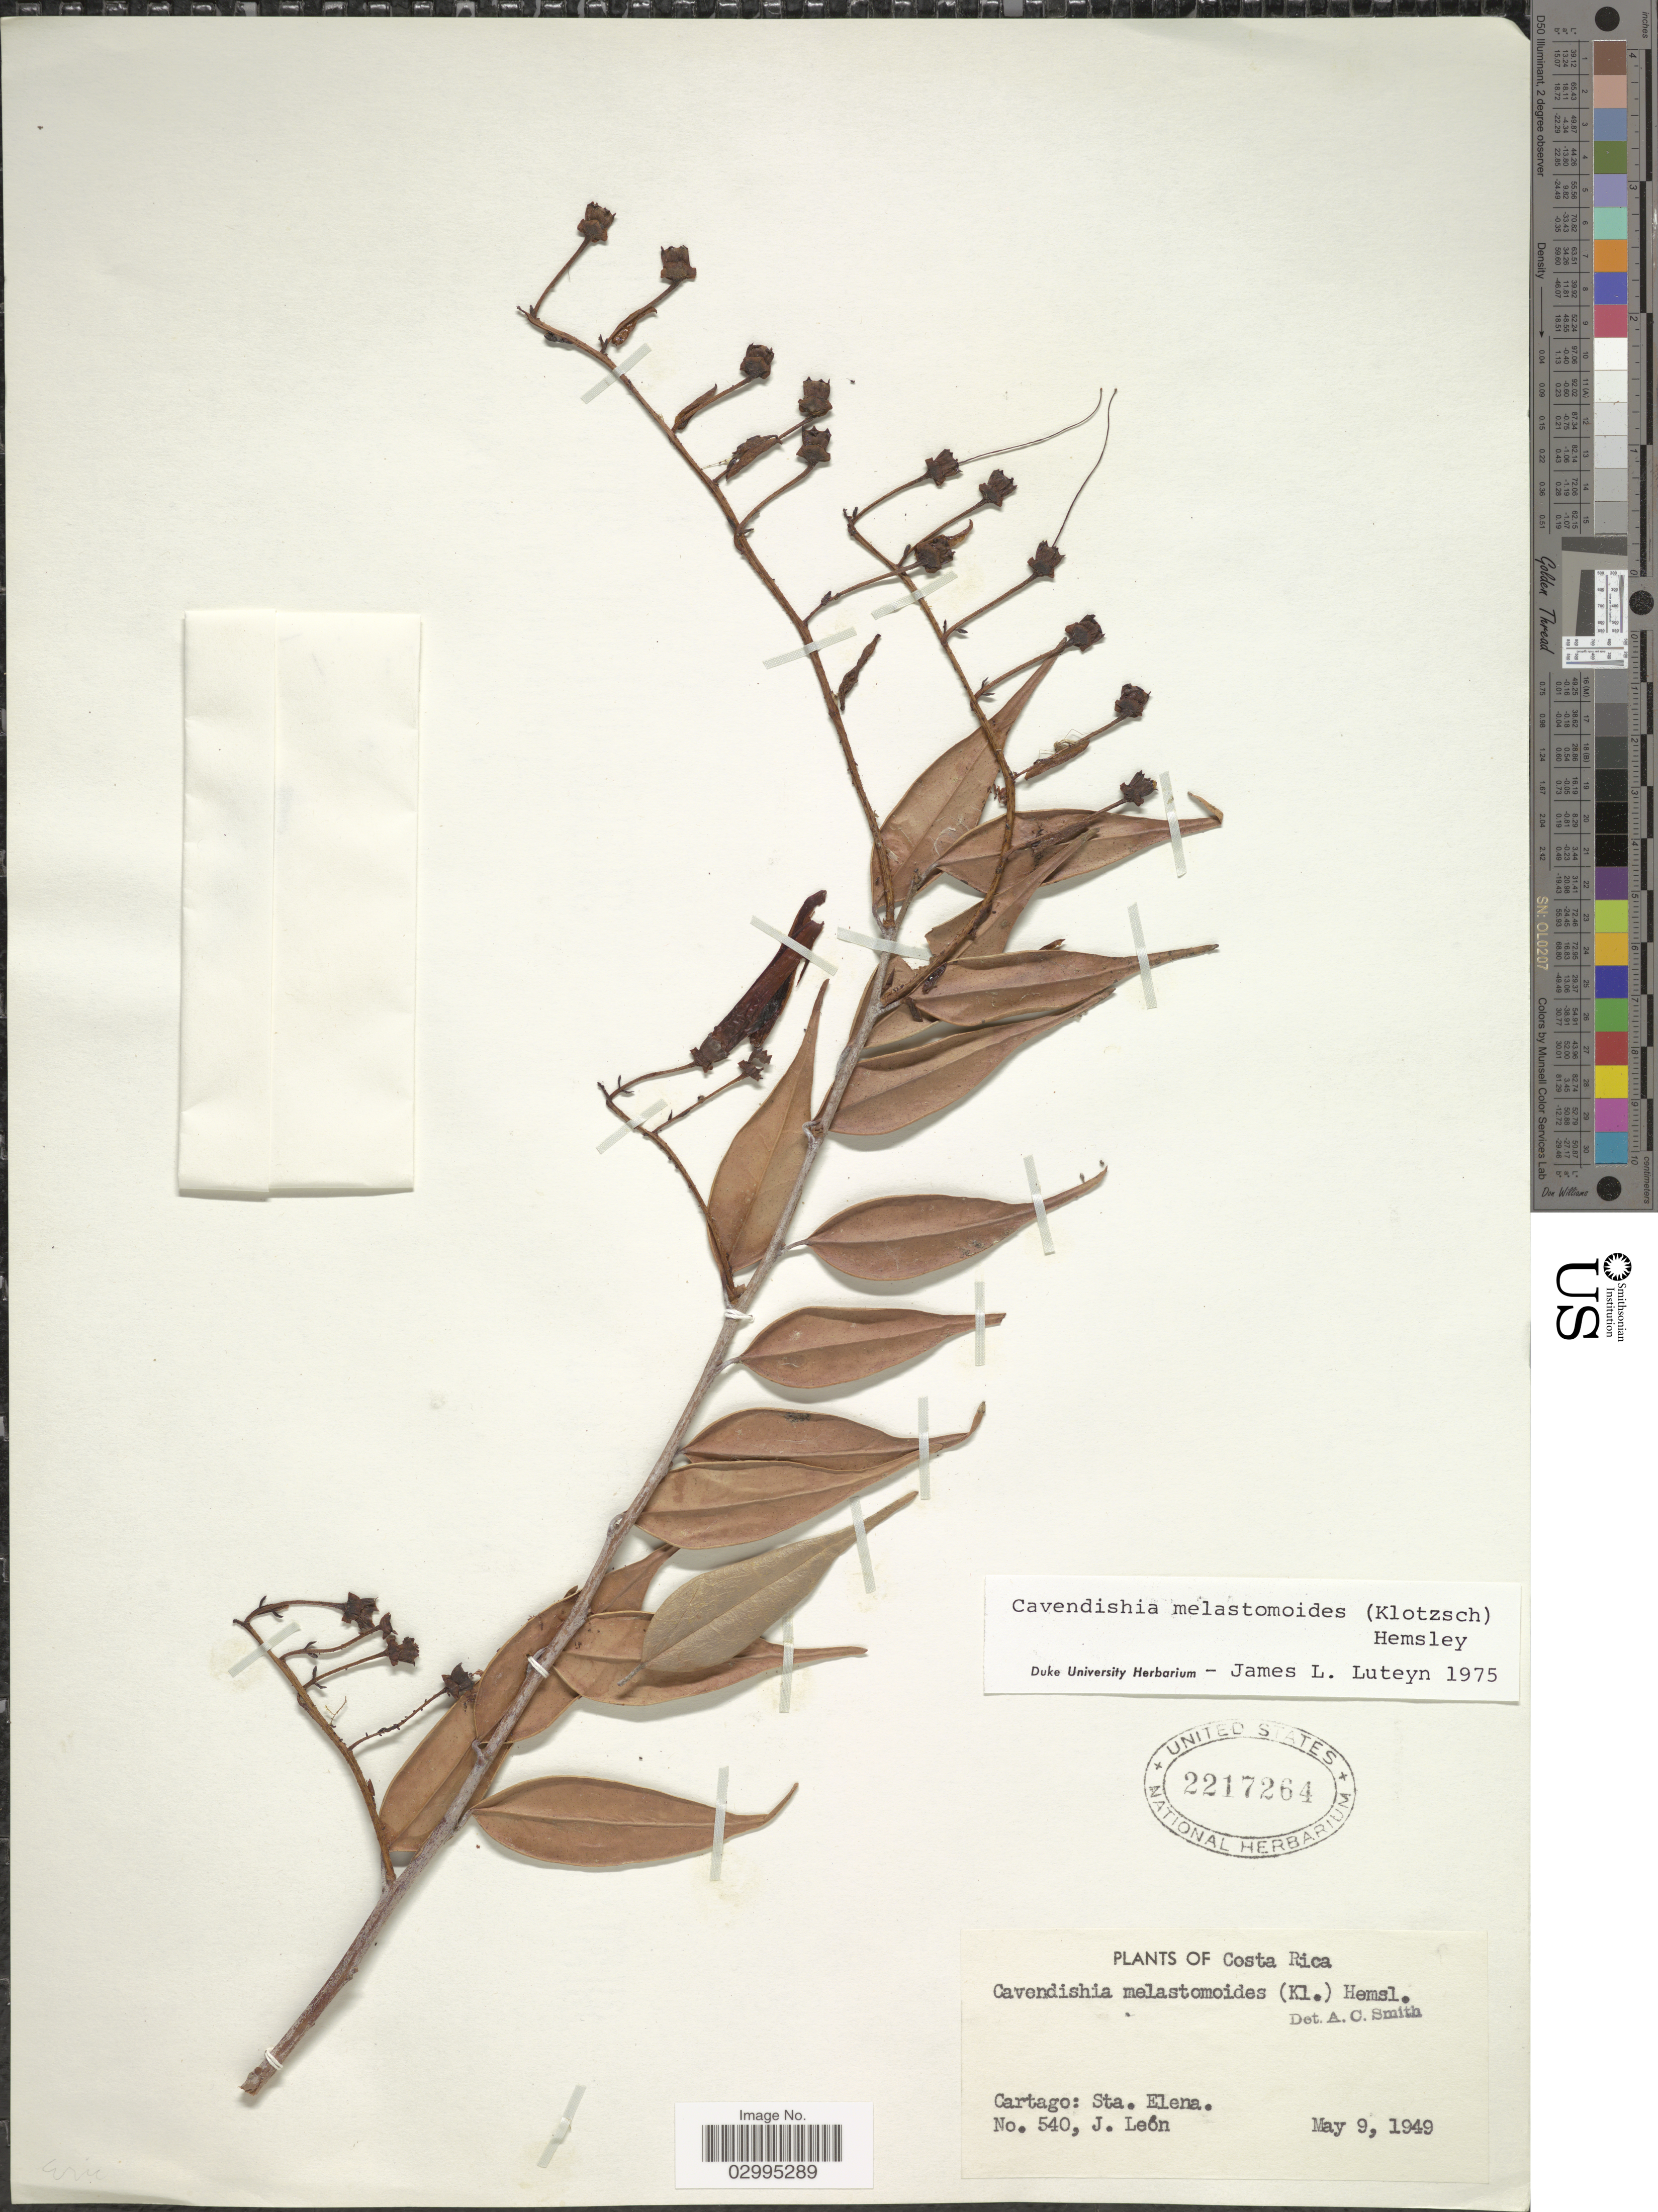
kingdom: Plantae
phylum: Tracheophyta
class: Magnoliopsida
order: Ericales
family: Ericaceae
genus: Cavendishia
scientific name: Cavendishia melastomoides var. melastomoides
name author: (Klotzsch) Hemsl.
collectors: J. León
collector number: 540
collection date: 1949-05-09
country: Costa Rica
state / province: Cartago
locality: Sta. Elena.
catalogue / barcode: US 2217264